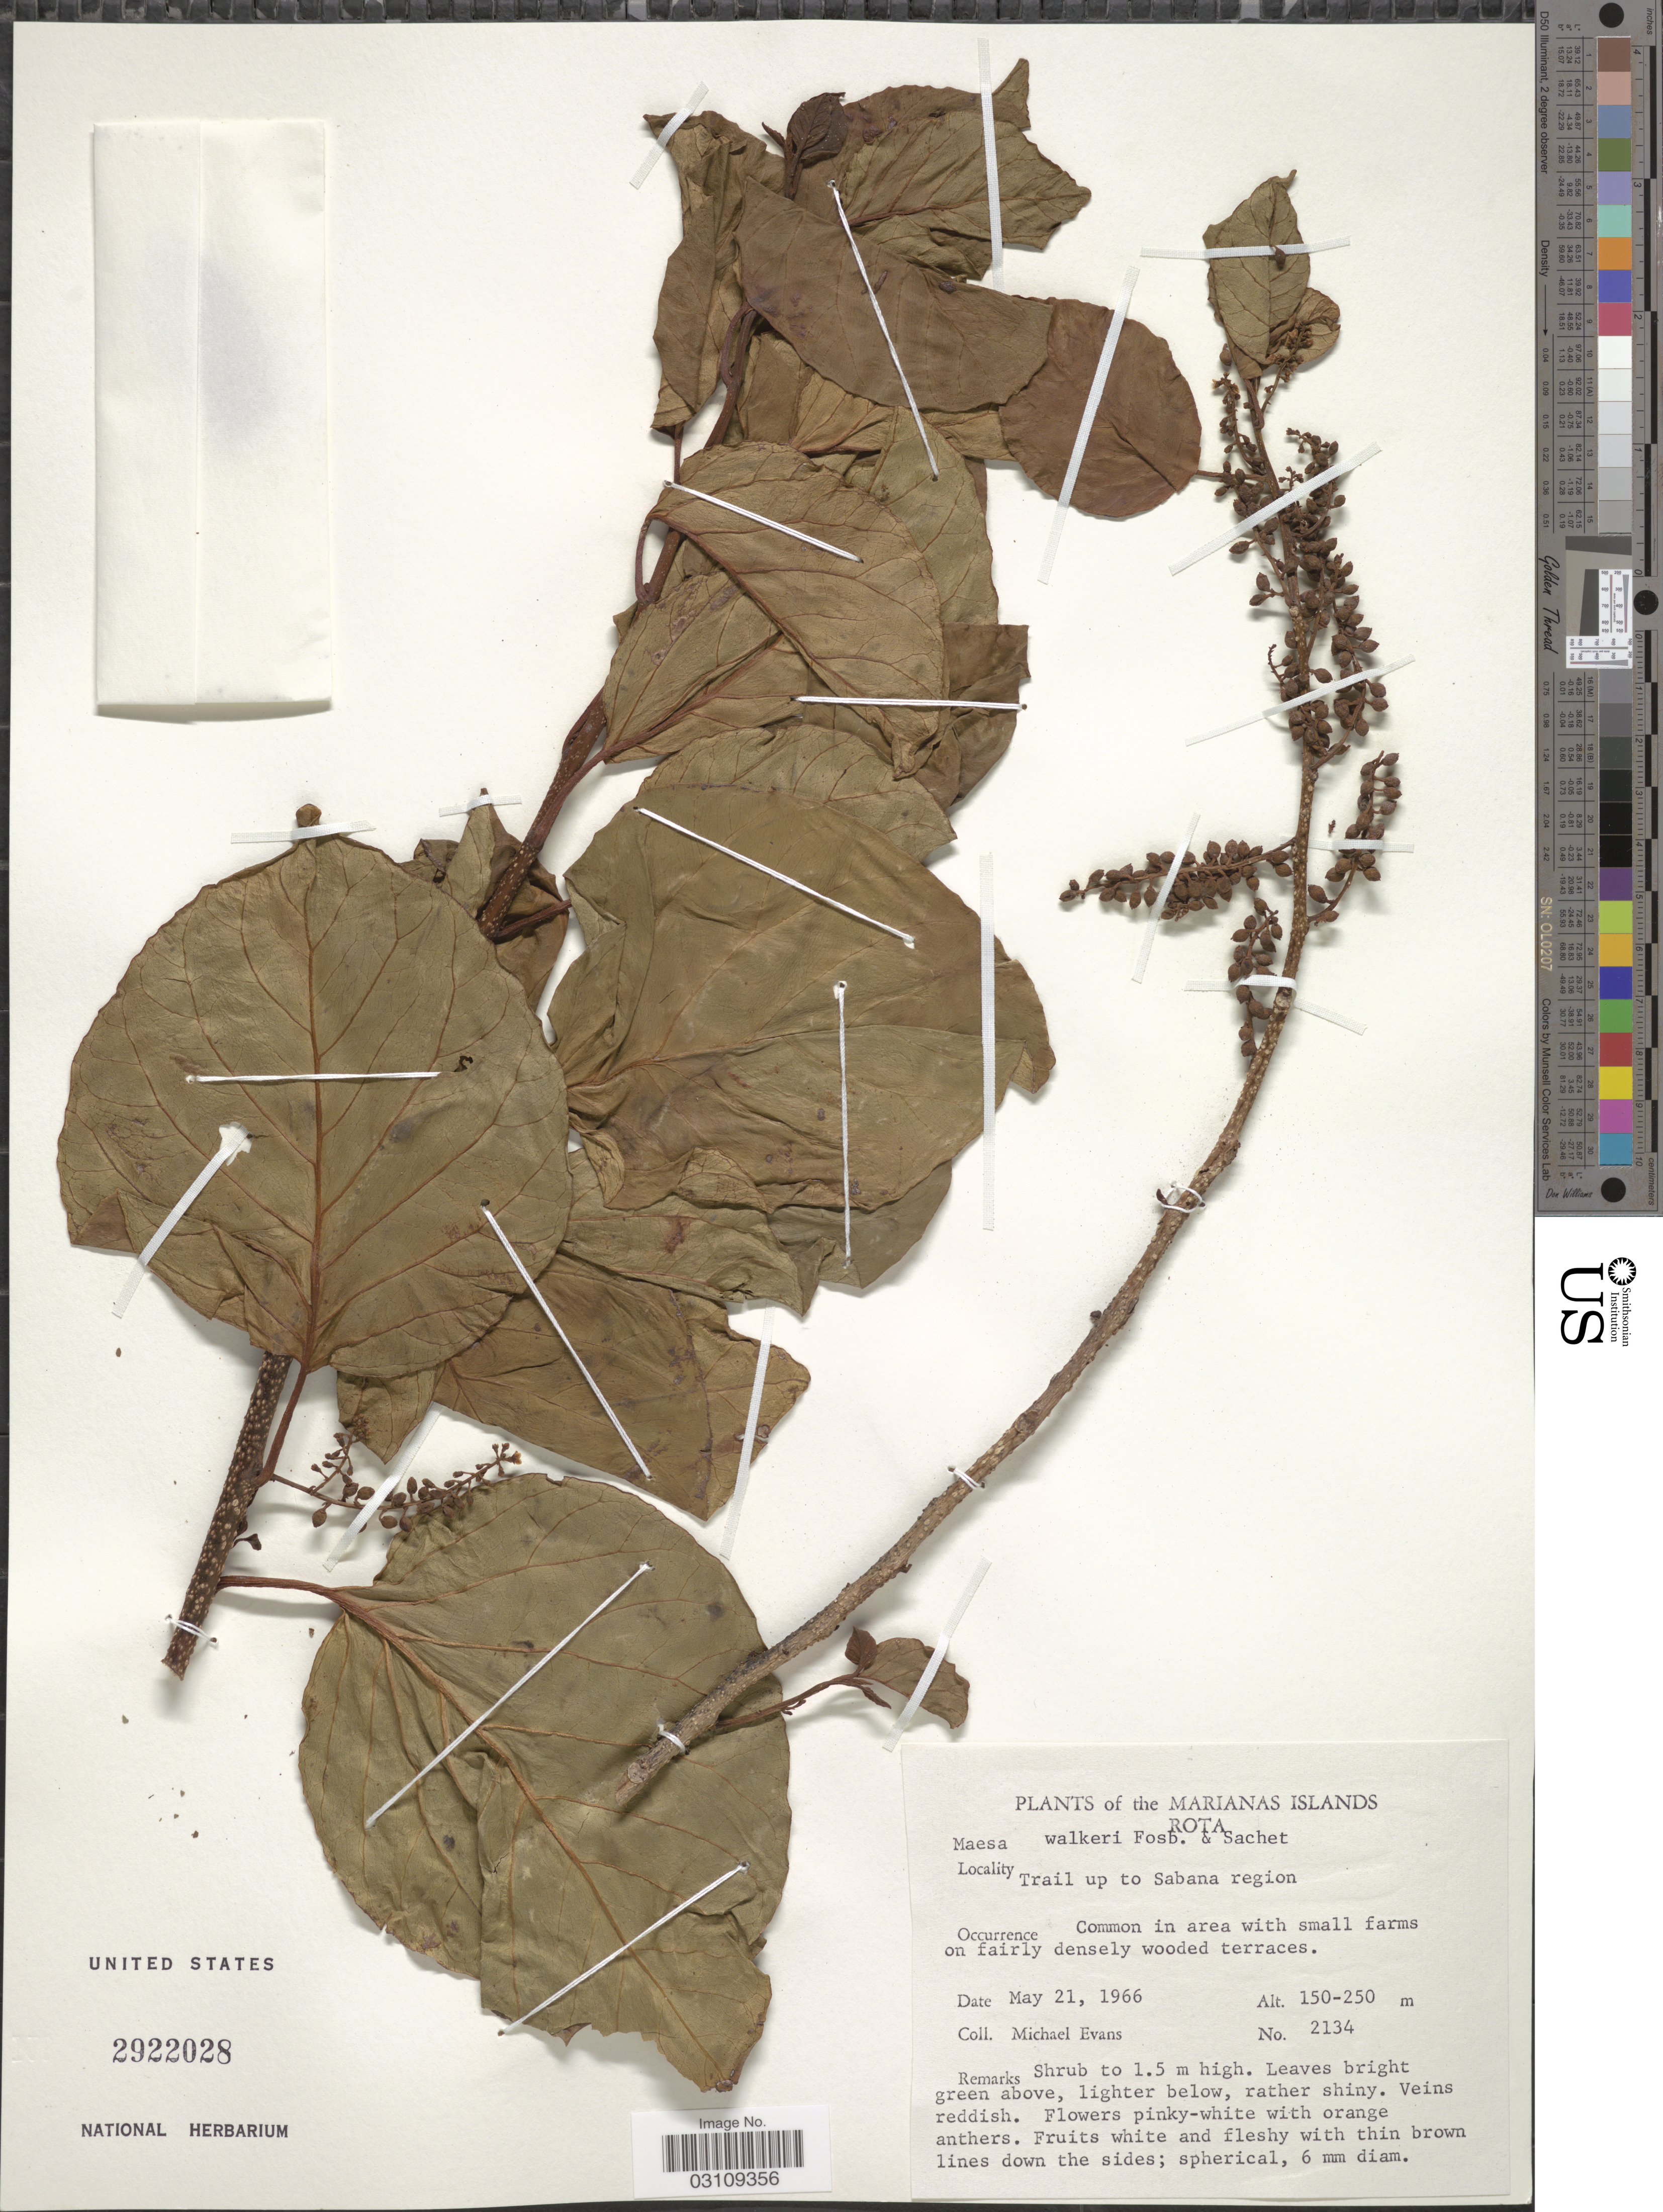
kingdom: Plantae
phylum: Tracheophyta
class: Magnoliopsida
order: Ericales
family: Primulaceae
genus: Maesa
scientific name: Maesa walkeri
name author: Fosberg & Sachet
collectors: M. Evans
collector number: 2134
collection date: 1966-05-21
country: Northern Mariana Islands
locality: Marianas Islands. Rota. Trail up to Sabana region.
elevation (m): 150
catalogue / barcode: US 2922028